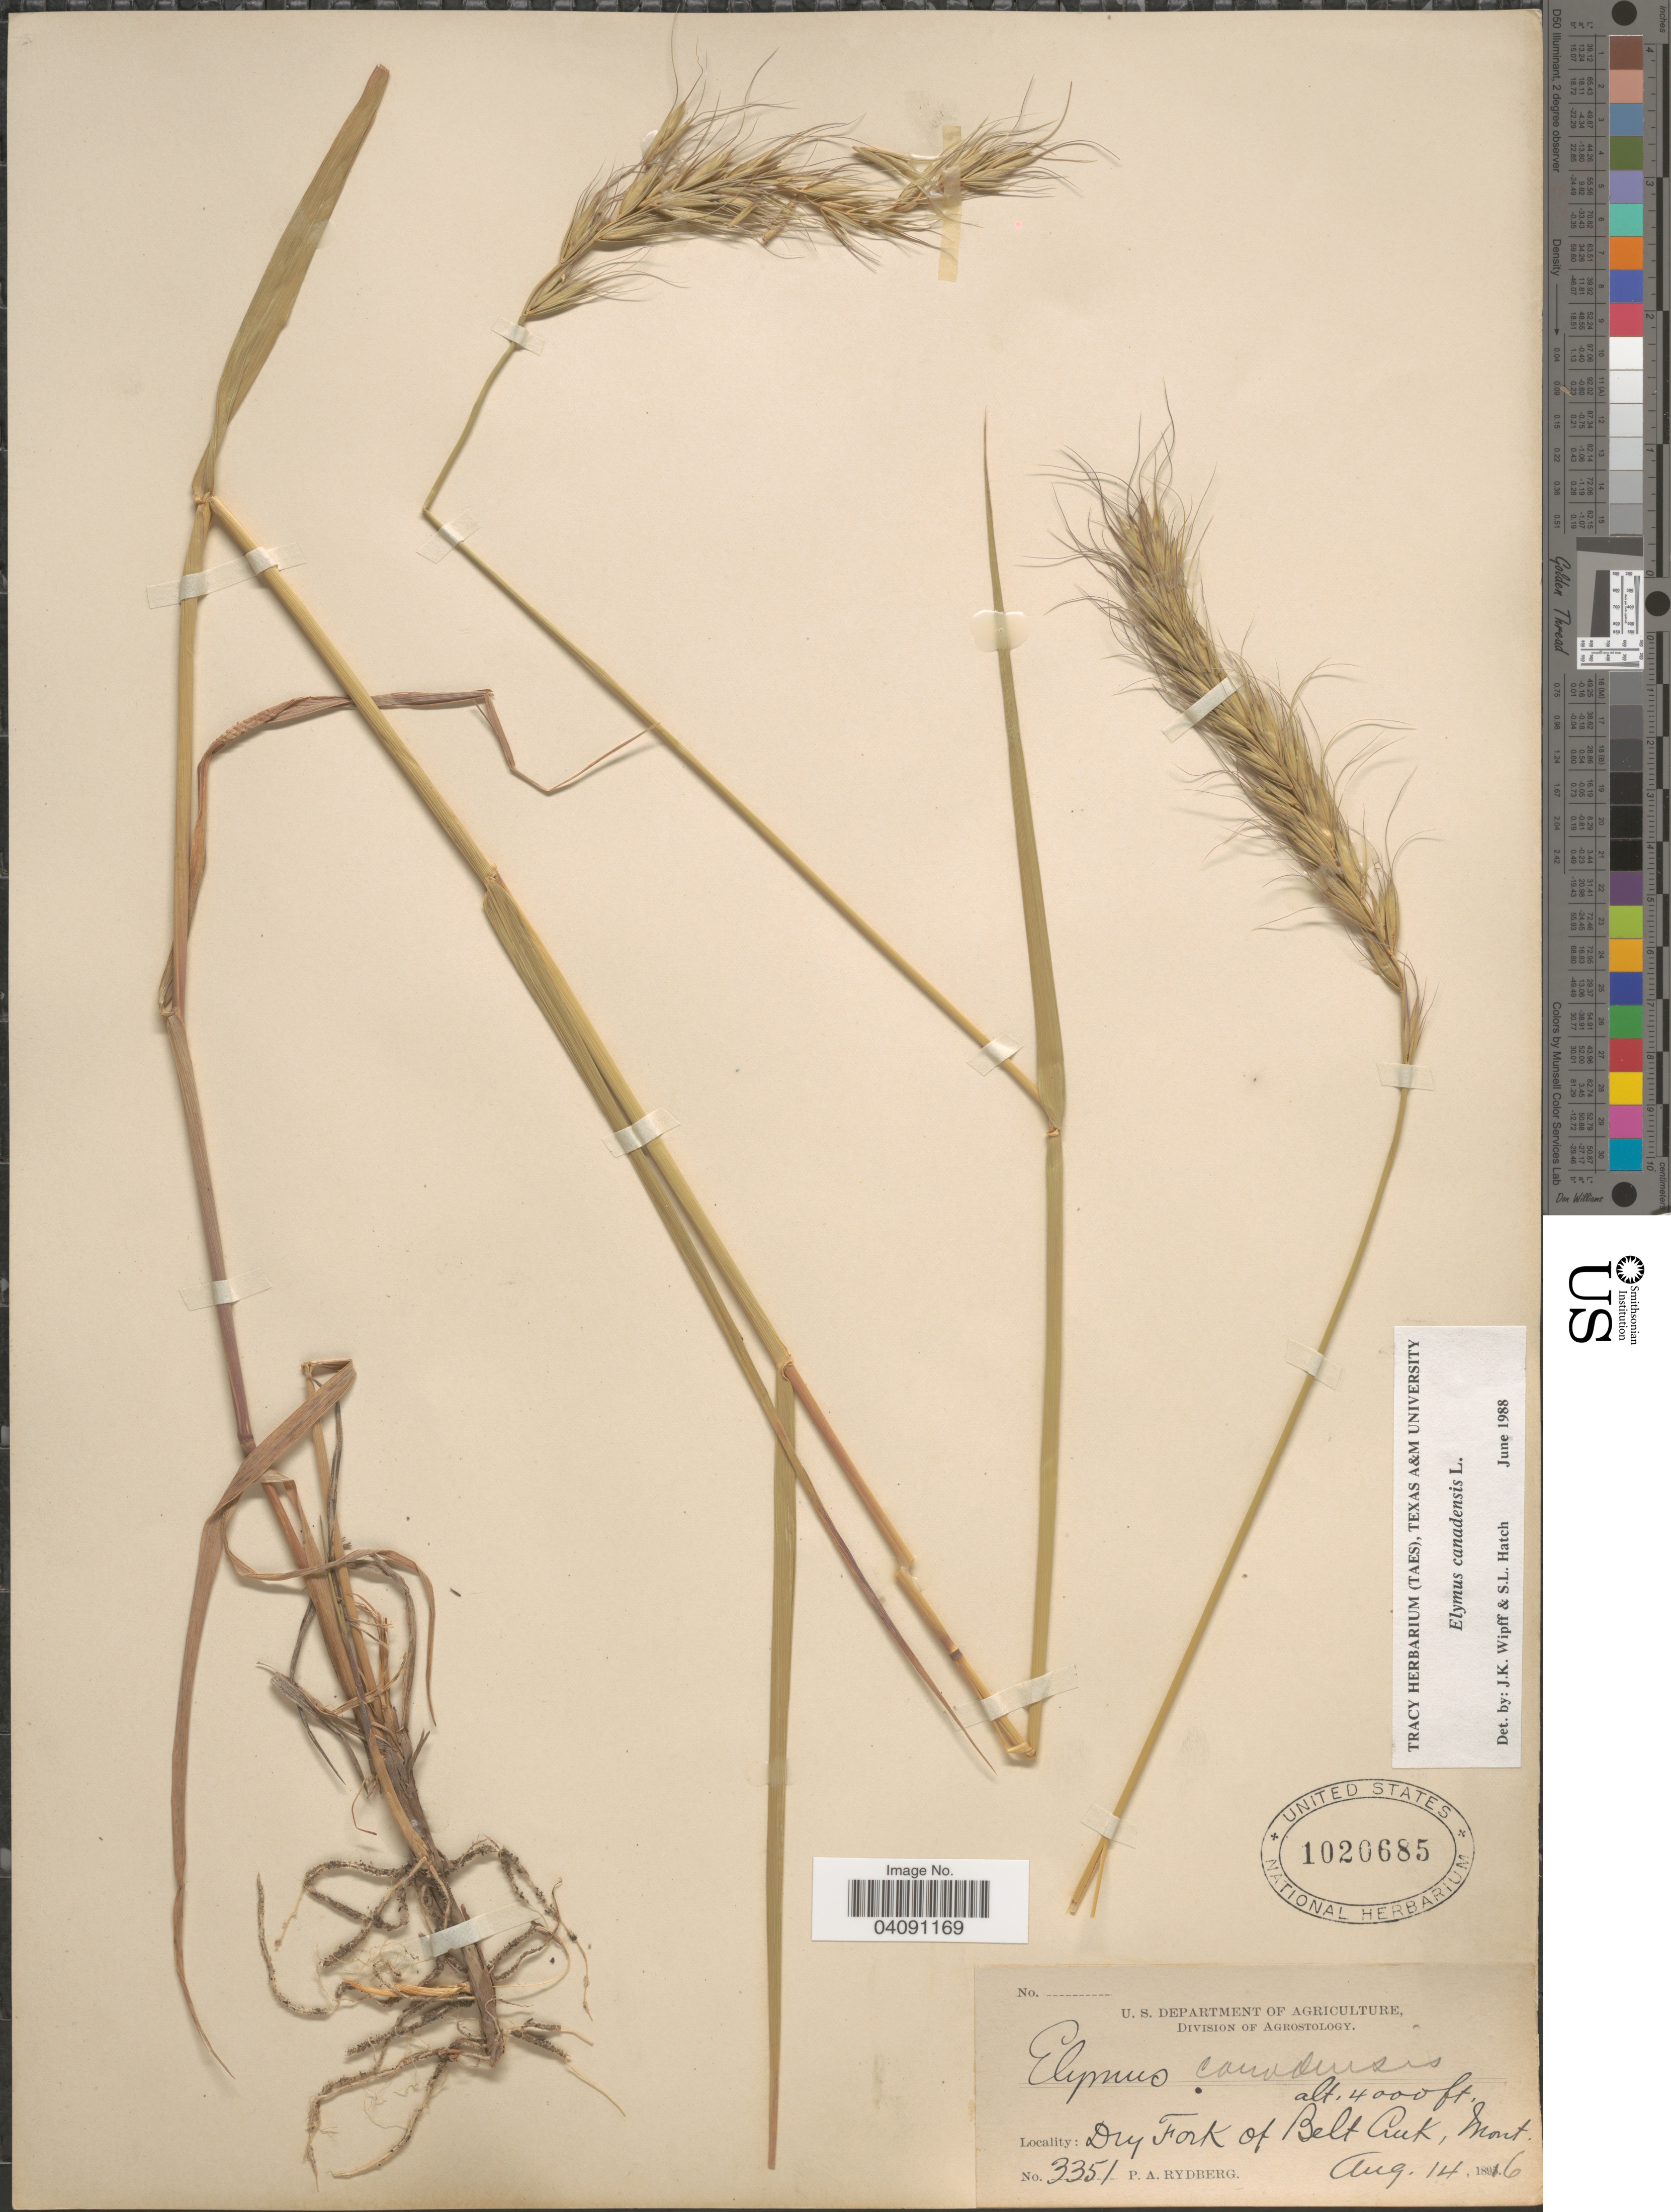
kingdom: Plantae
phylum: Tracheophyta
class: Liliopsida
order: Poales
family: Poaceae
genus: Elymus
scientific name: Elymus canadensis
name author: L.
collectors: P. A. Rydberg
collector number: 3351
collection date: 1896-08-14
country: United States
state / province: Montana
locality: Dry Fork of Belt Creek.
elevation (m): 1219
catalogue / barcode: US 1020685